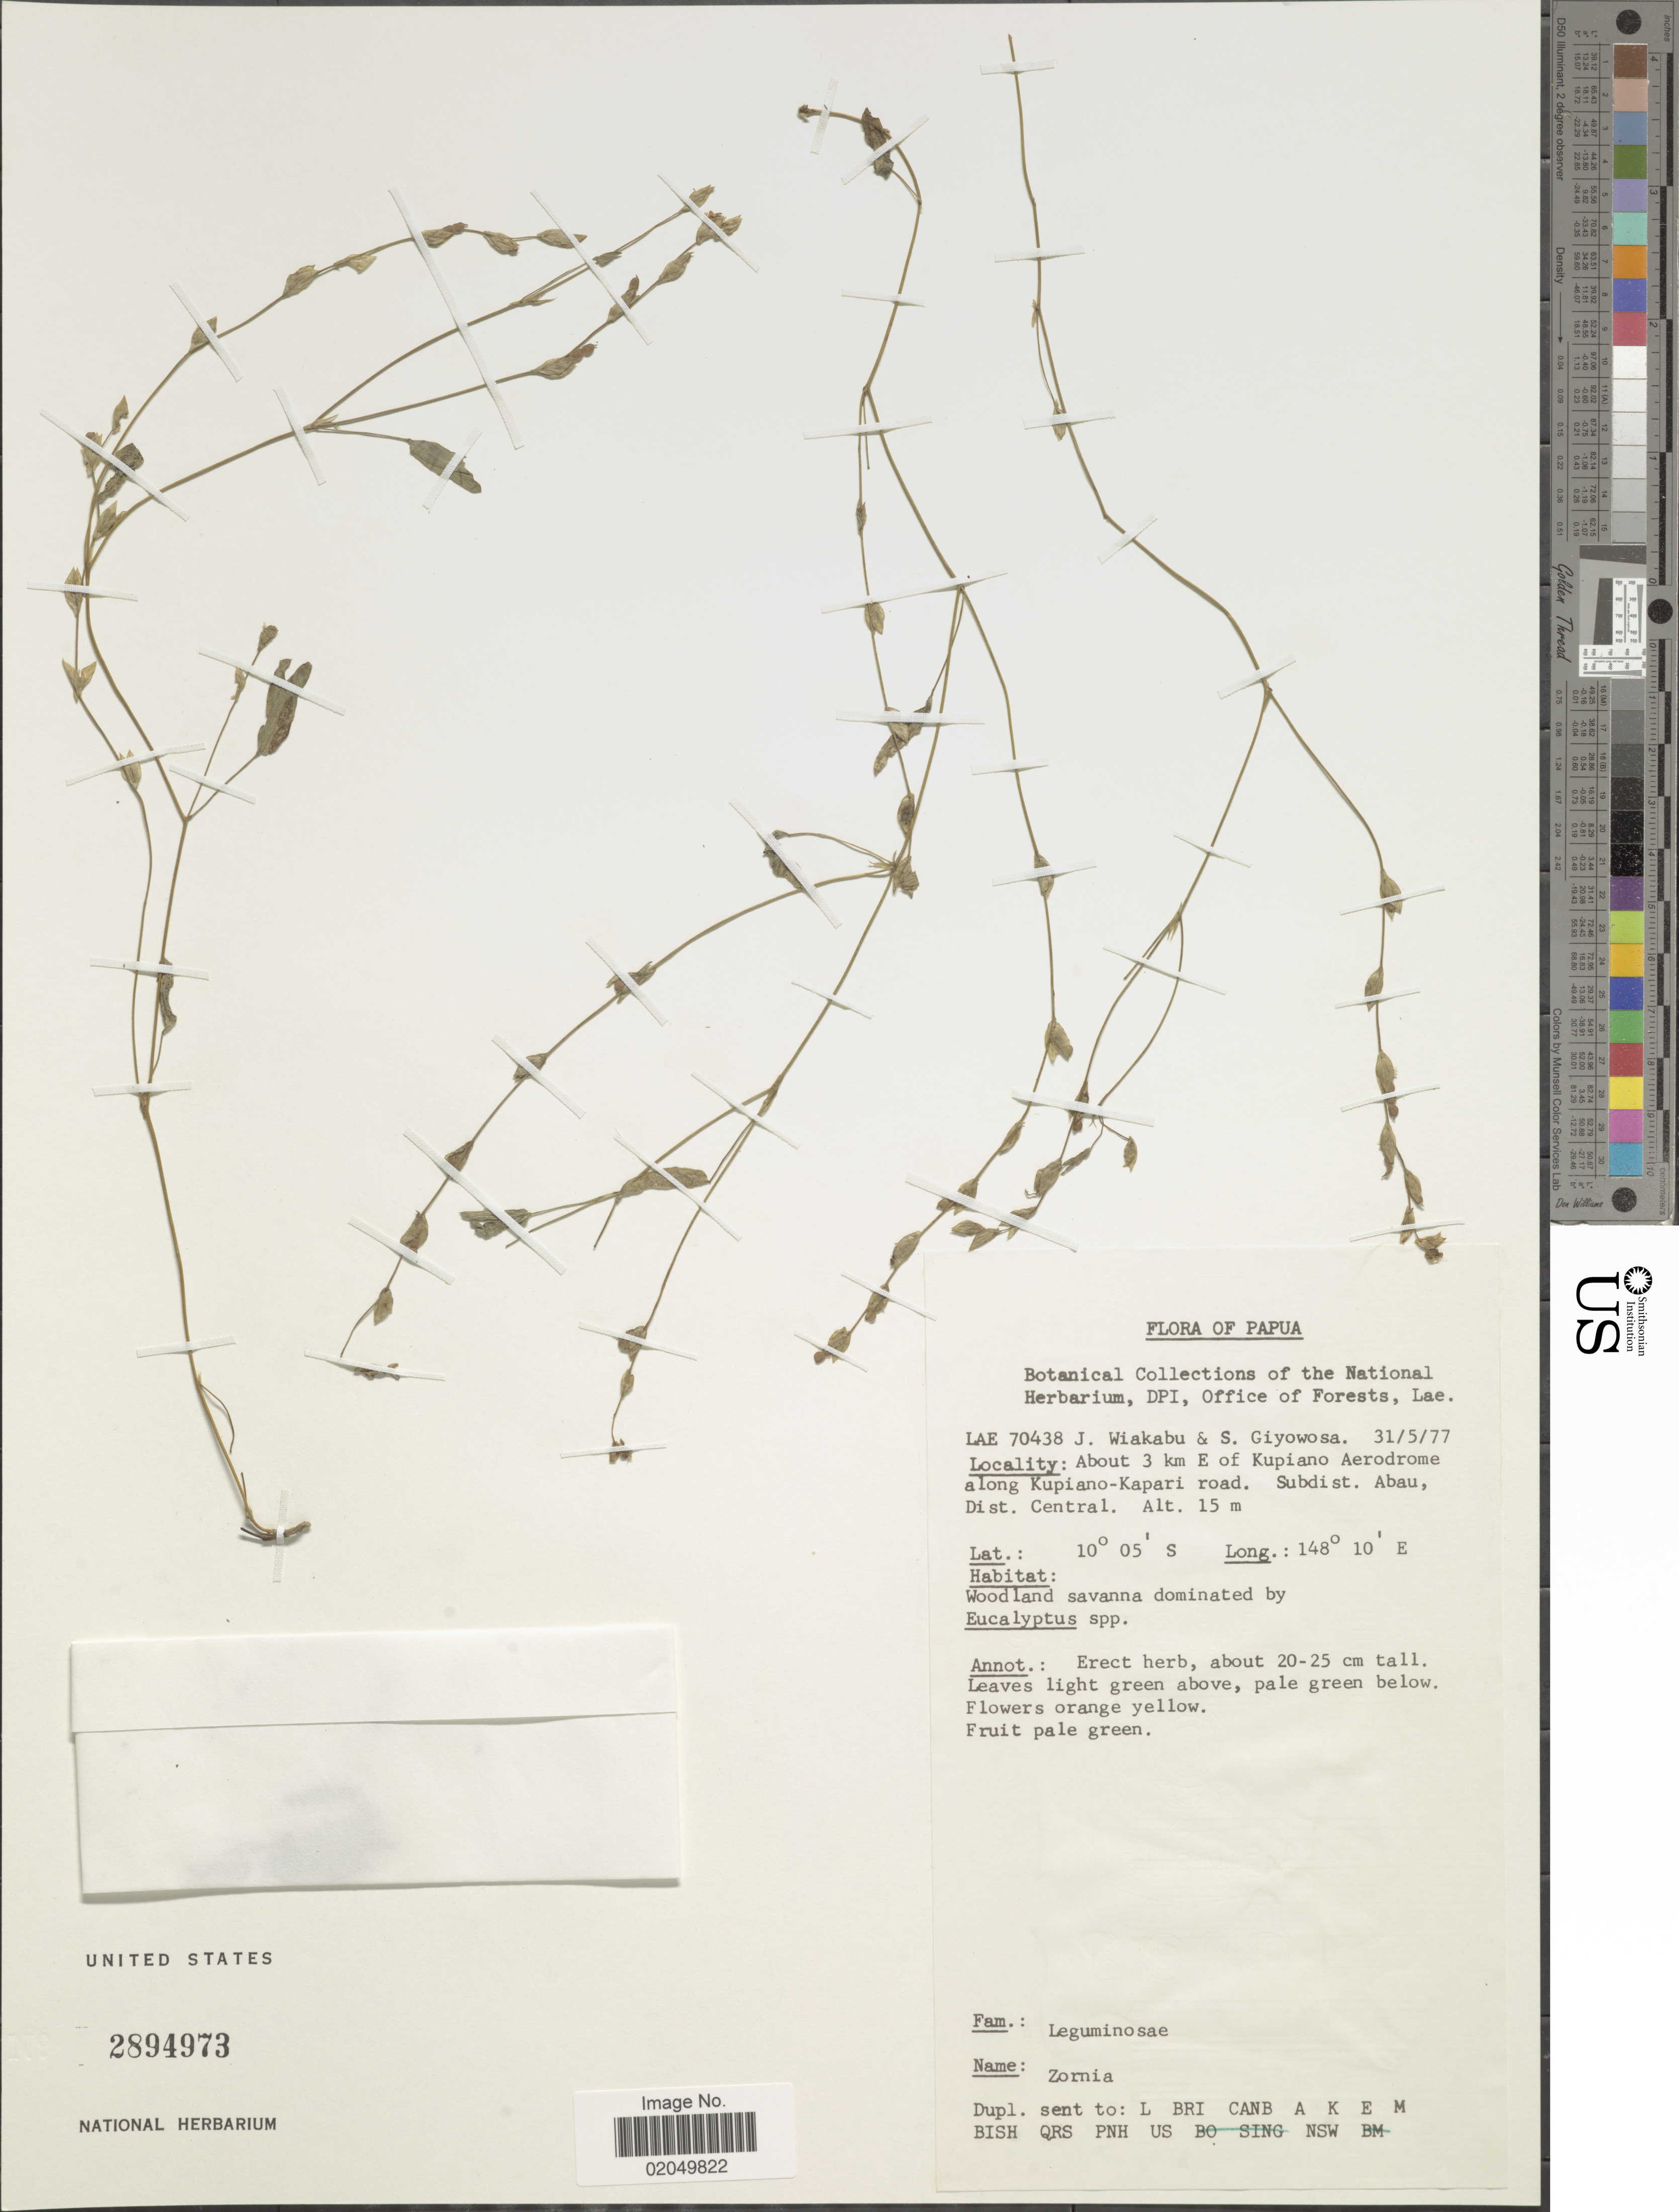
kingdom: Plantae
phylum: Tracheophyta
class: Magnoliopsida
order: Fabales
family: Fabaceae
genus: Zornia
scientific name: Zornia sp.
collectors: J. Wiakabu & S. Giyowosa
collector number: LAE 70438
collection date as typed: Transcribed d/m/y: 31/5/77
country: Papua New Guinea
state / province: Central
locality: Papua, about 3 km E of Kupiano Aerodrome along Kupiano-Kapari road, Dubdist. Abau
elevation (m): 15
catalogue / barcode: US 2894973